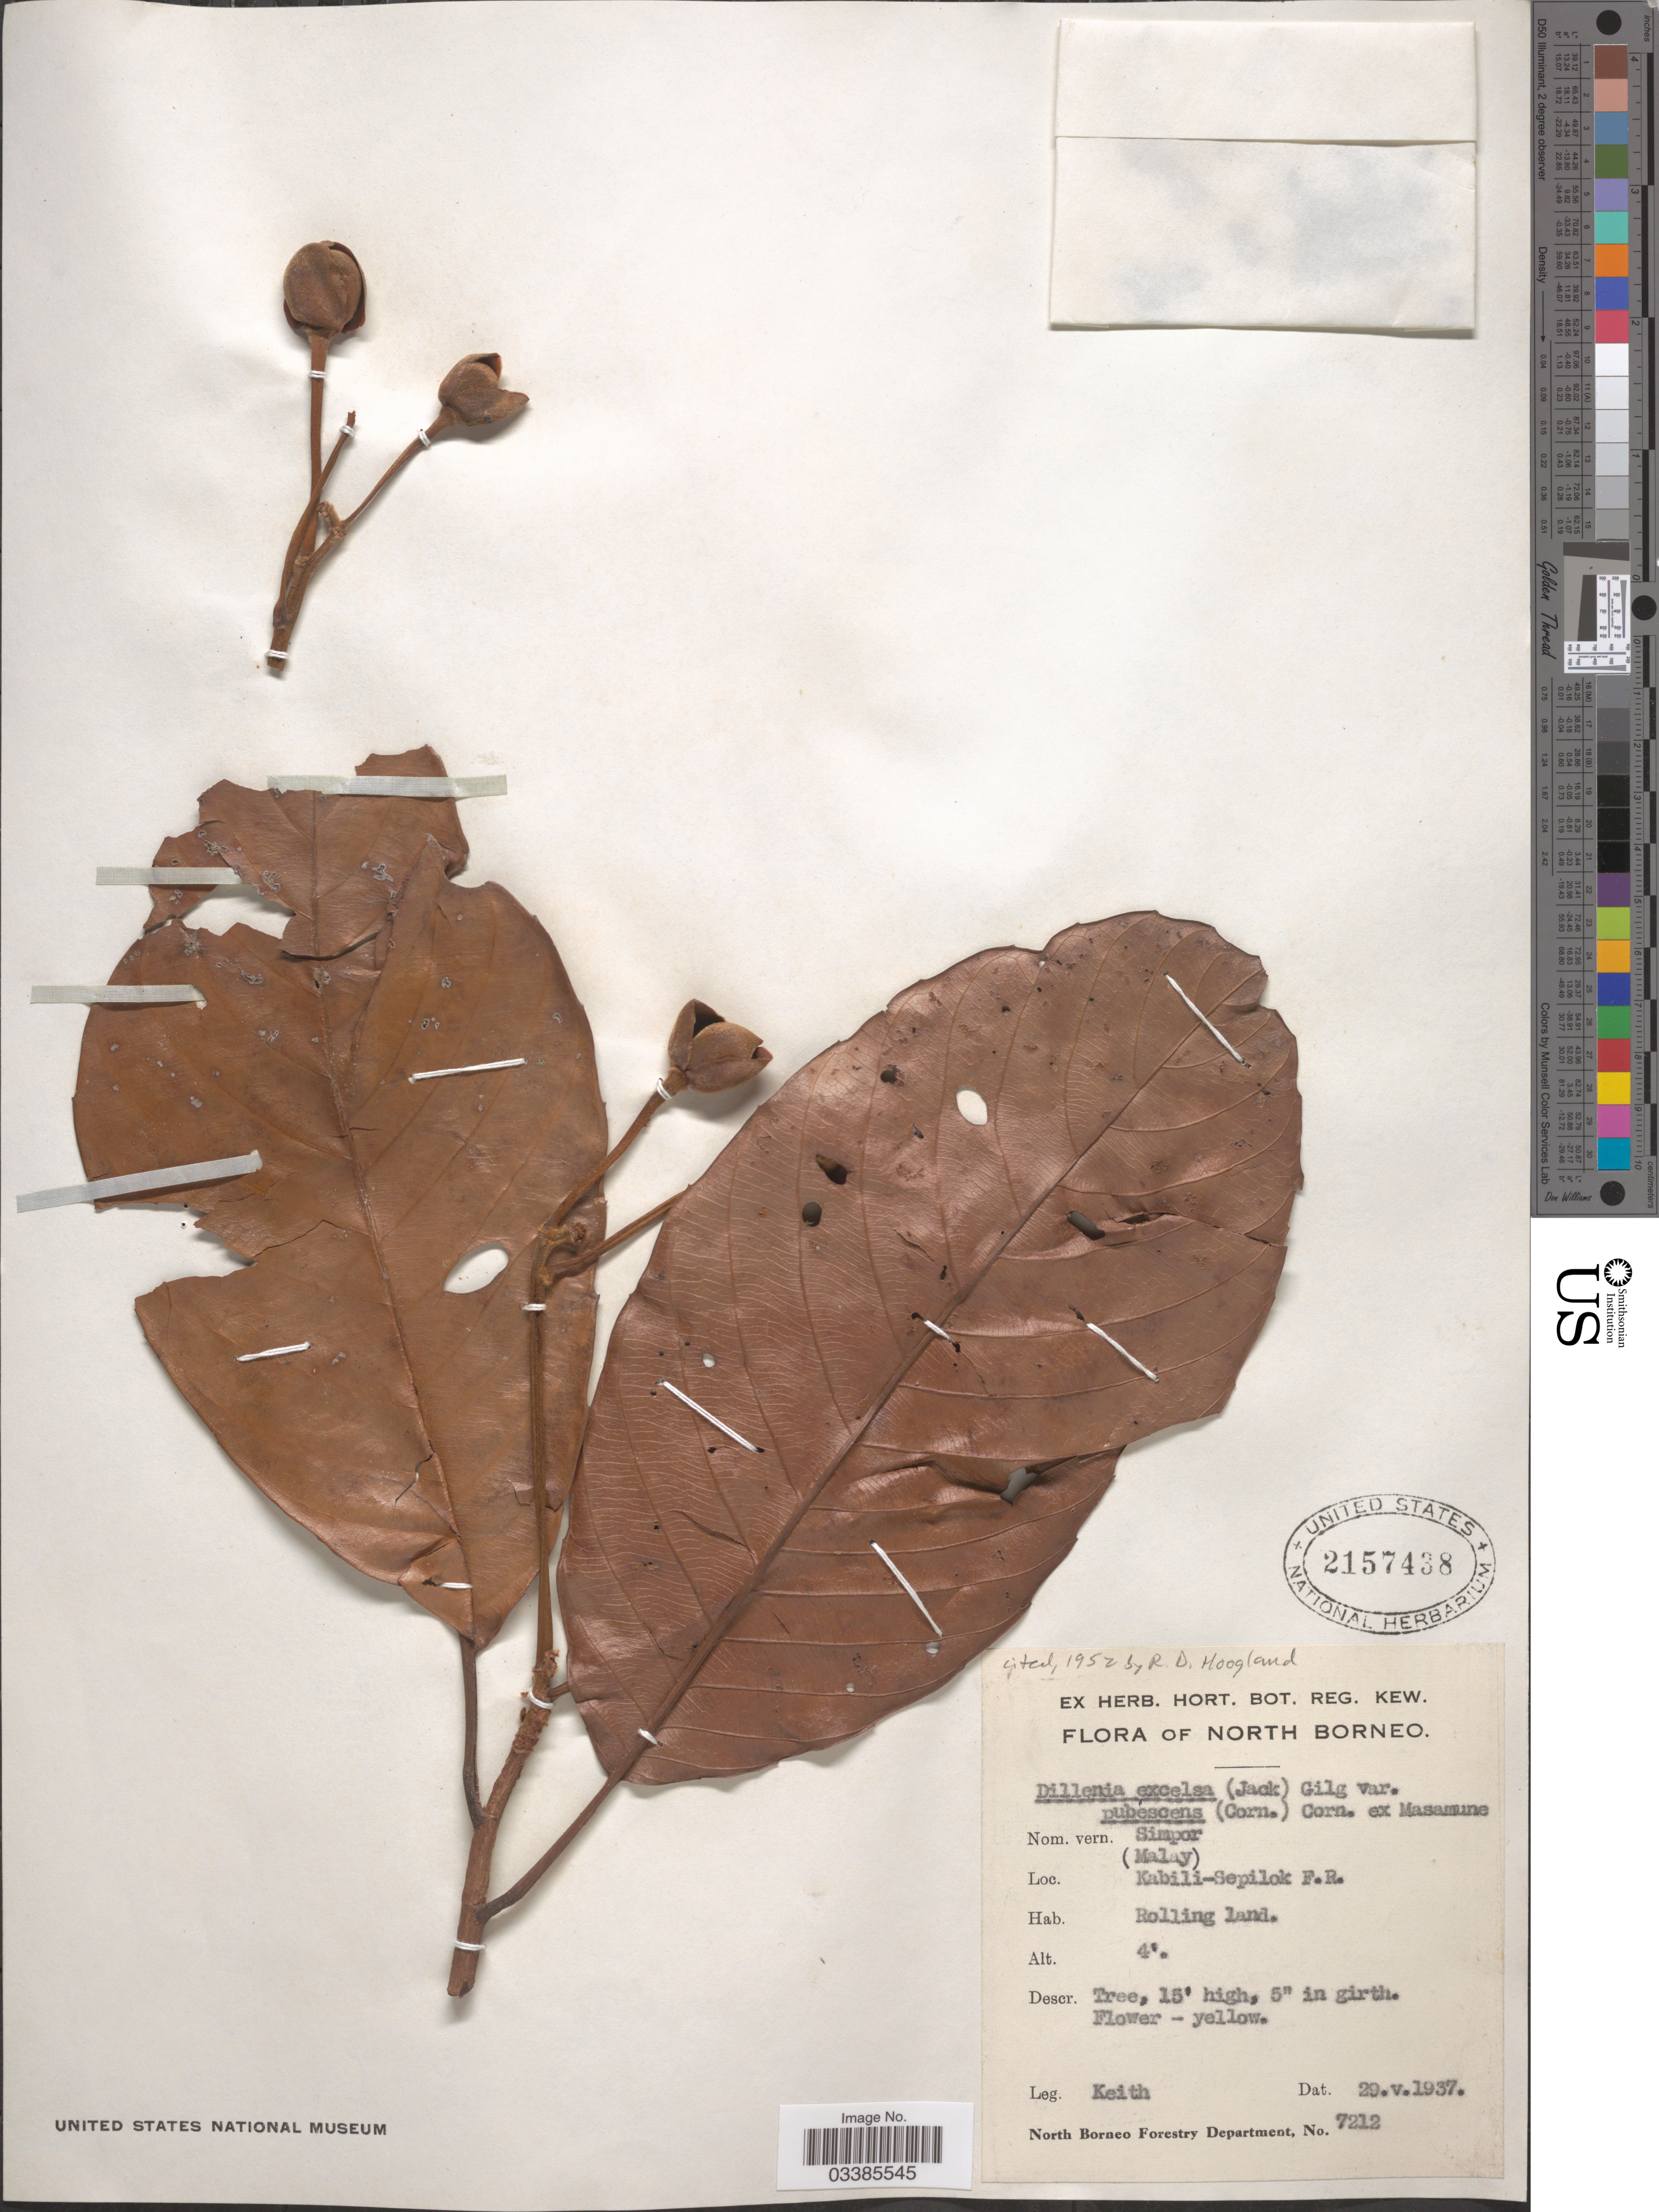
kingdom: Plantae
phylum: Tracheophyta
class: Magnoliopsida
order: Dilleniales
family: Dilleniaceae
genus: Dillenia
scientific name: Dillenia excelsa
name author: (Jack) Martelli ex Gilg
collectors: -. Keith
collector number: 7212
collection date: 1937-05-29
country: Malaysia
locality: North Borneo. Kabili-Sepilok F. R. Rolling land.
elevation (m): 1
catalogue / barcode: US 2157438